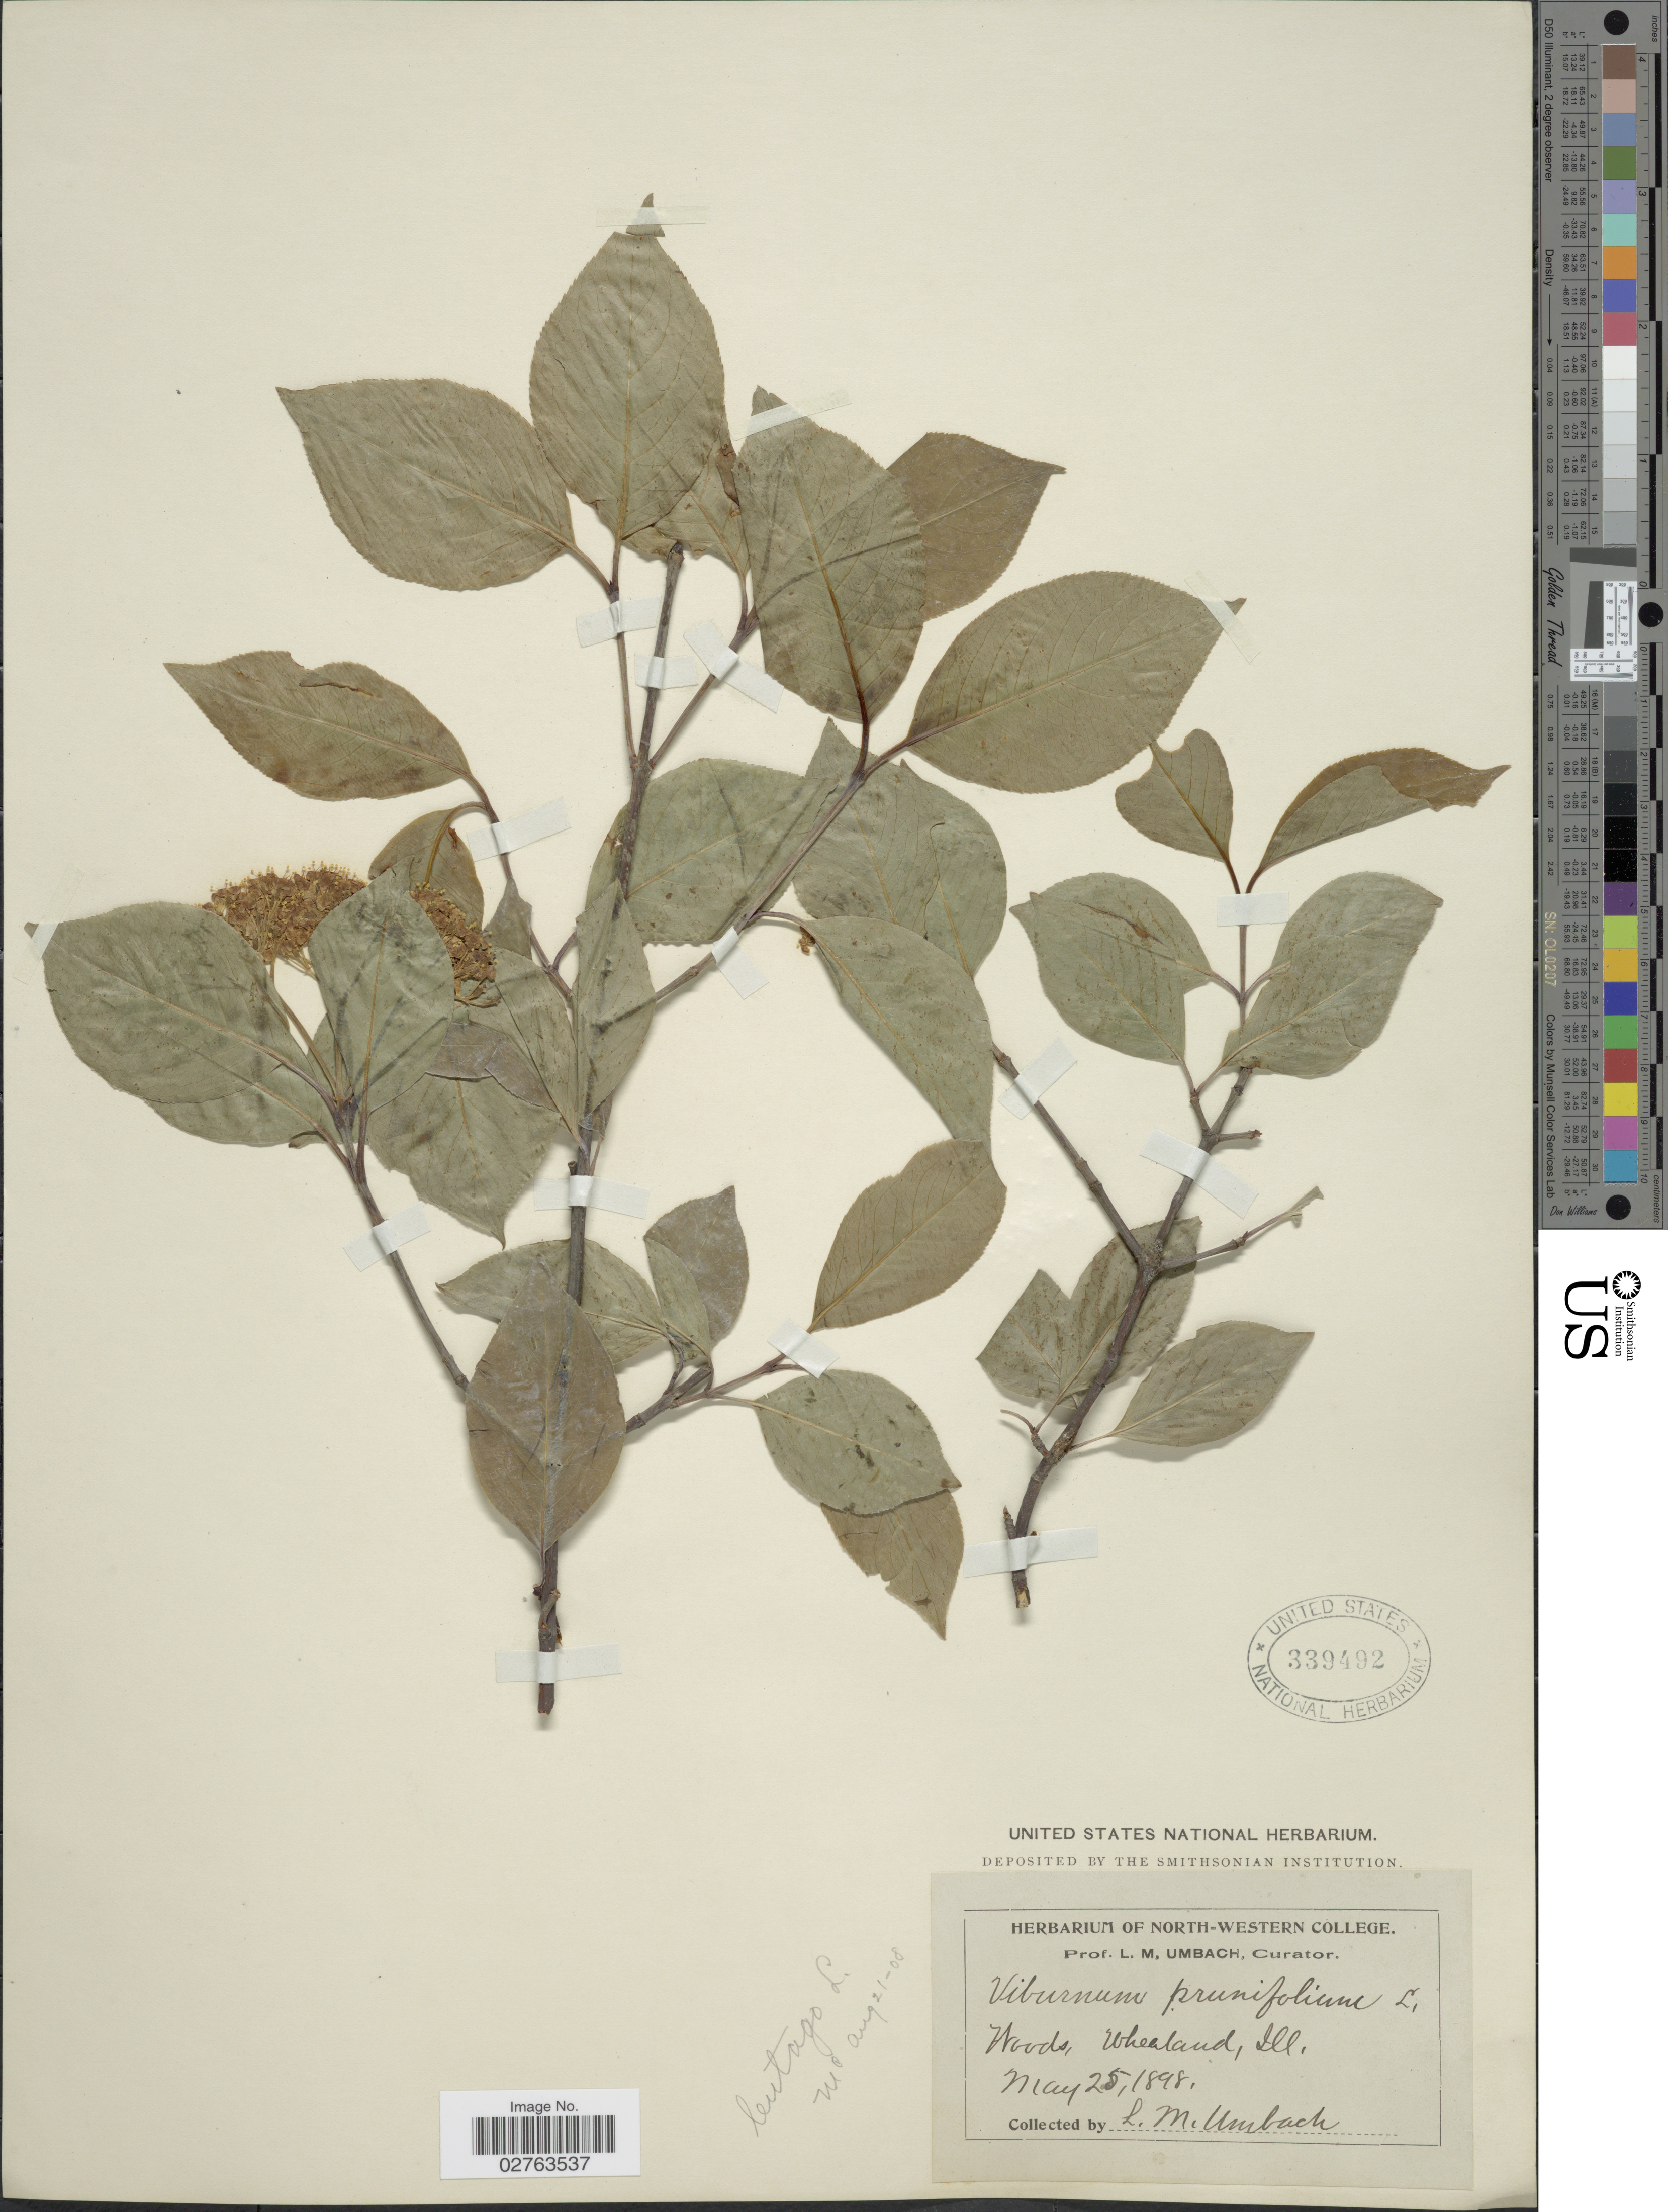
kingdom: Plantae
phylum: Tracheophyta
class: Magnoliopsida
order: Dipsacales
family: Viburnaceae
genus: Viburnum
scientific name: Viburnum lentago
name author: L.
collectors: L. M. Umbach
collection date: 1898-05-25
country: United States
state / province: Illinois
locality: Woods, Whealand.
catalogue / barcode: US 339492